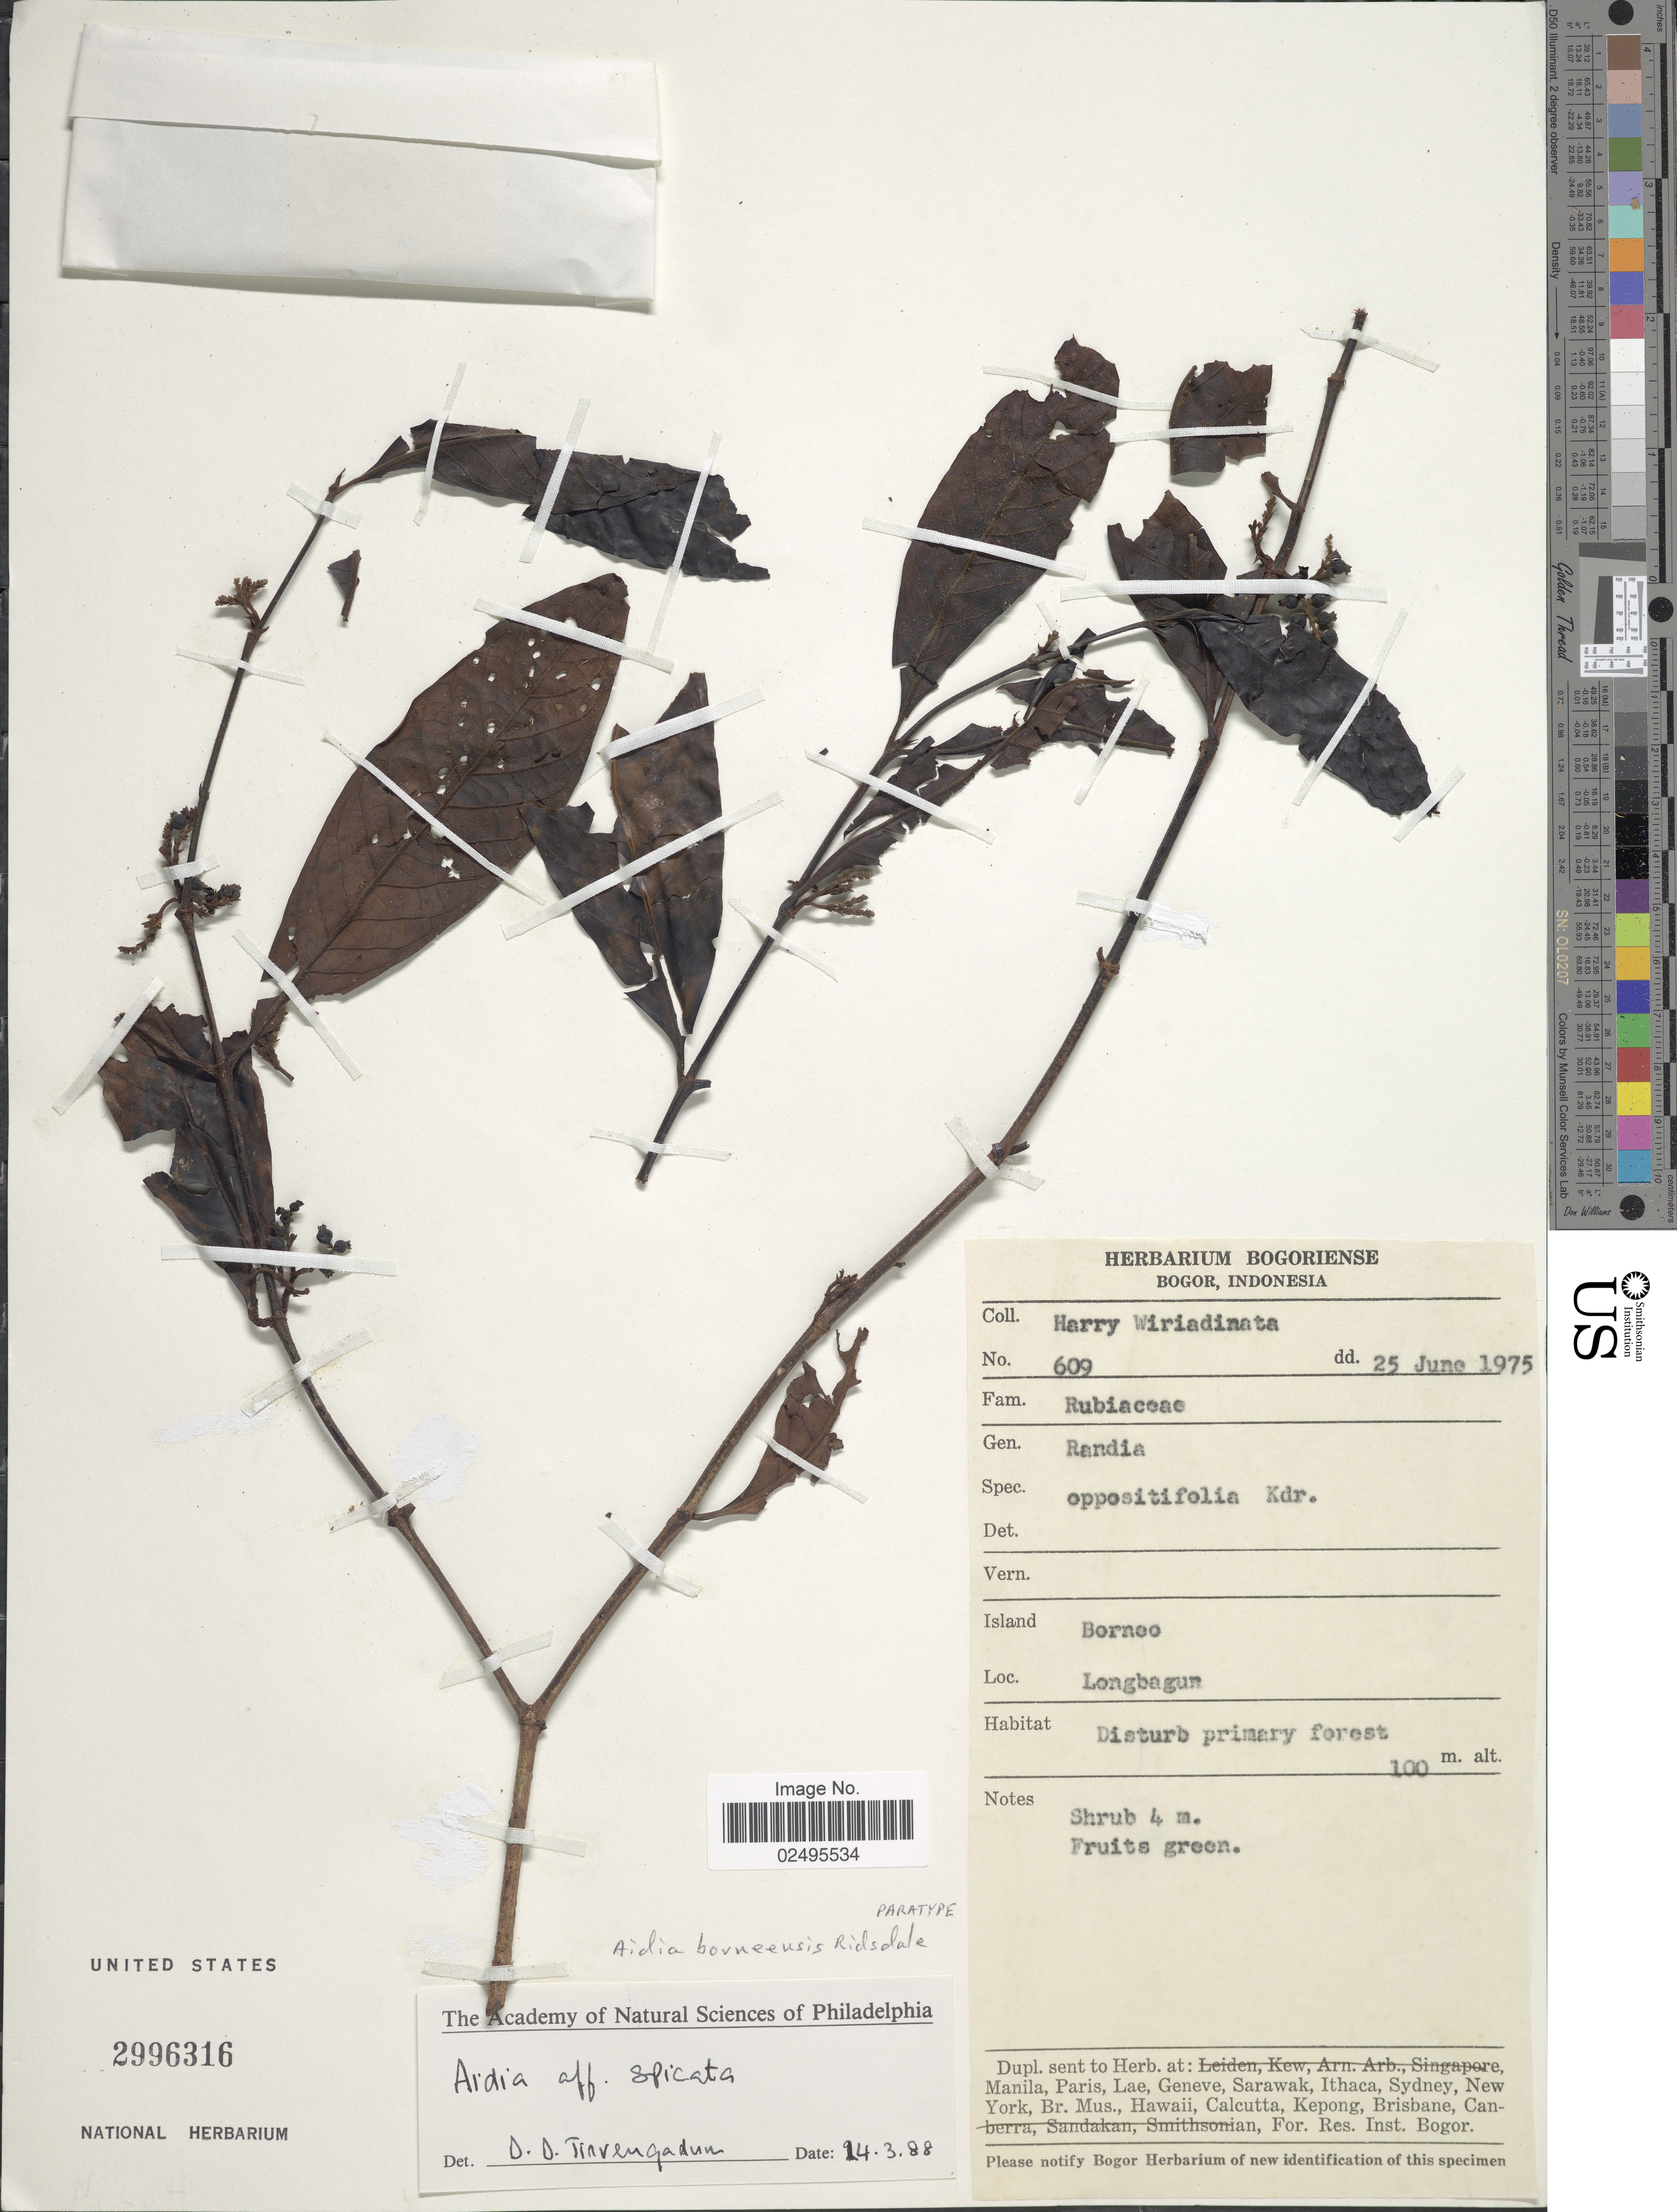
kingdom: Plantae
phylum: Tracheophyta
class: Magnoliopsida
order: Gentianales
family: Rubiaceae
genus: Aidia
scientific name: Aidia borneensis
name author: Ridsdale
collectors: H. Wiriadinata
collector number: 609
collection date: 1975-06-25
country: Indonesia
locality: Island Borneo, Longbagun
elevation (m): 100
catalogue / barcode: US 2996316